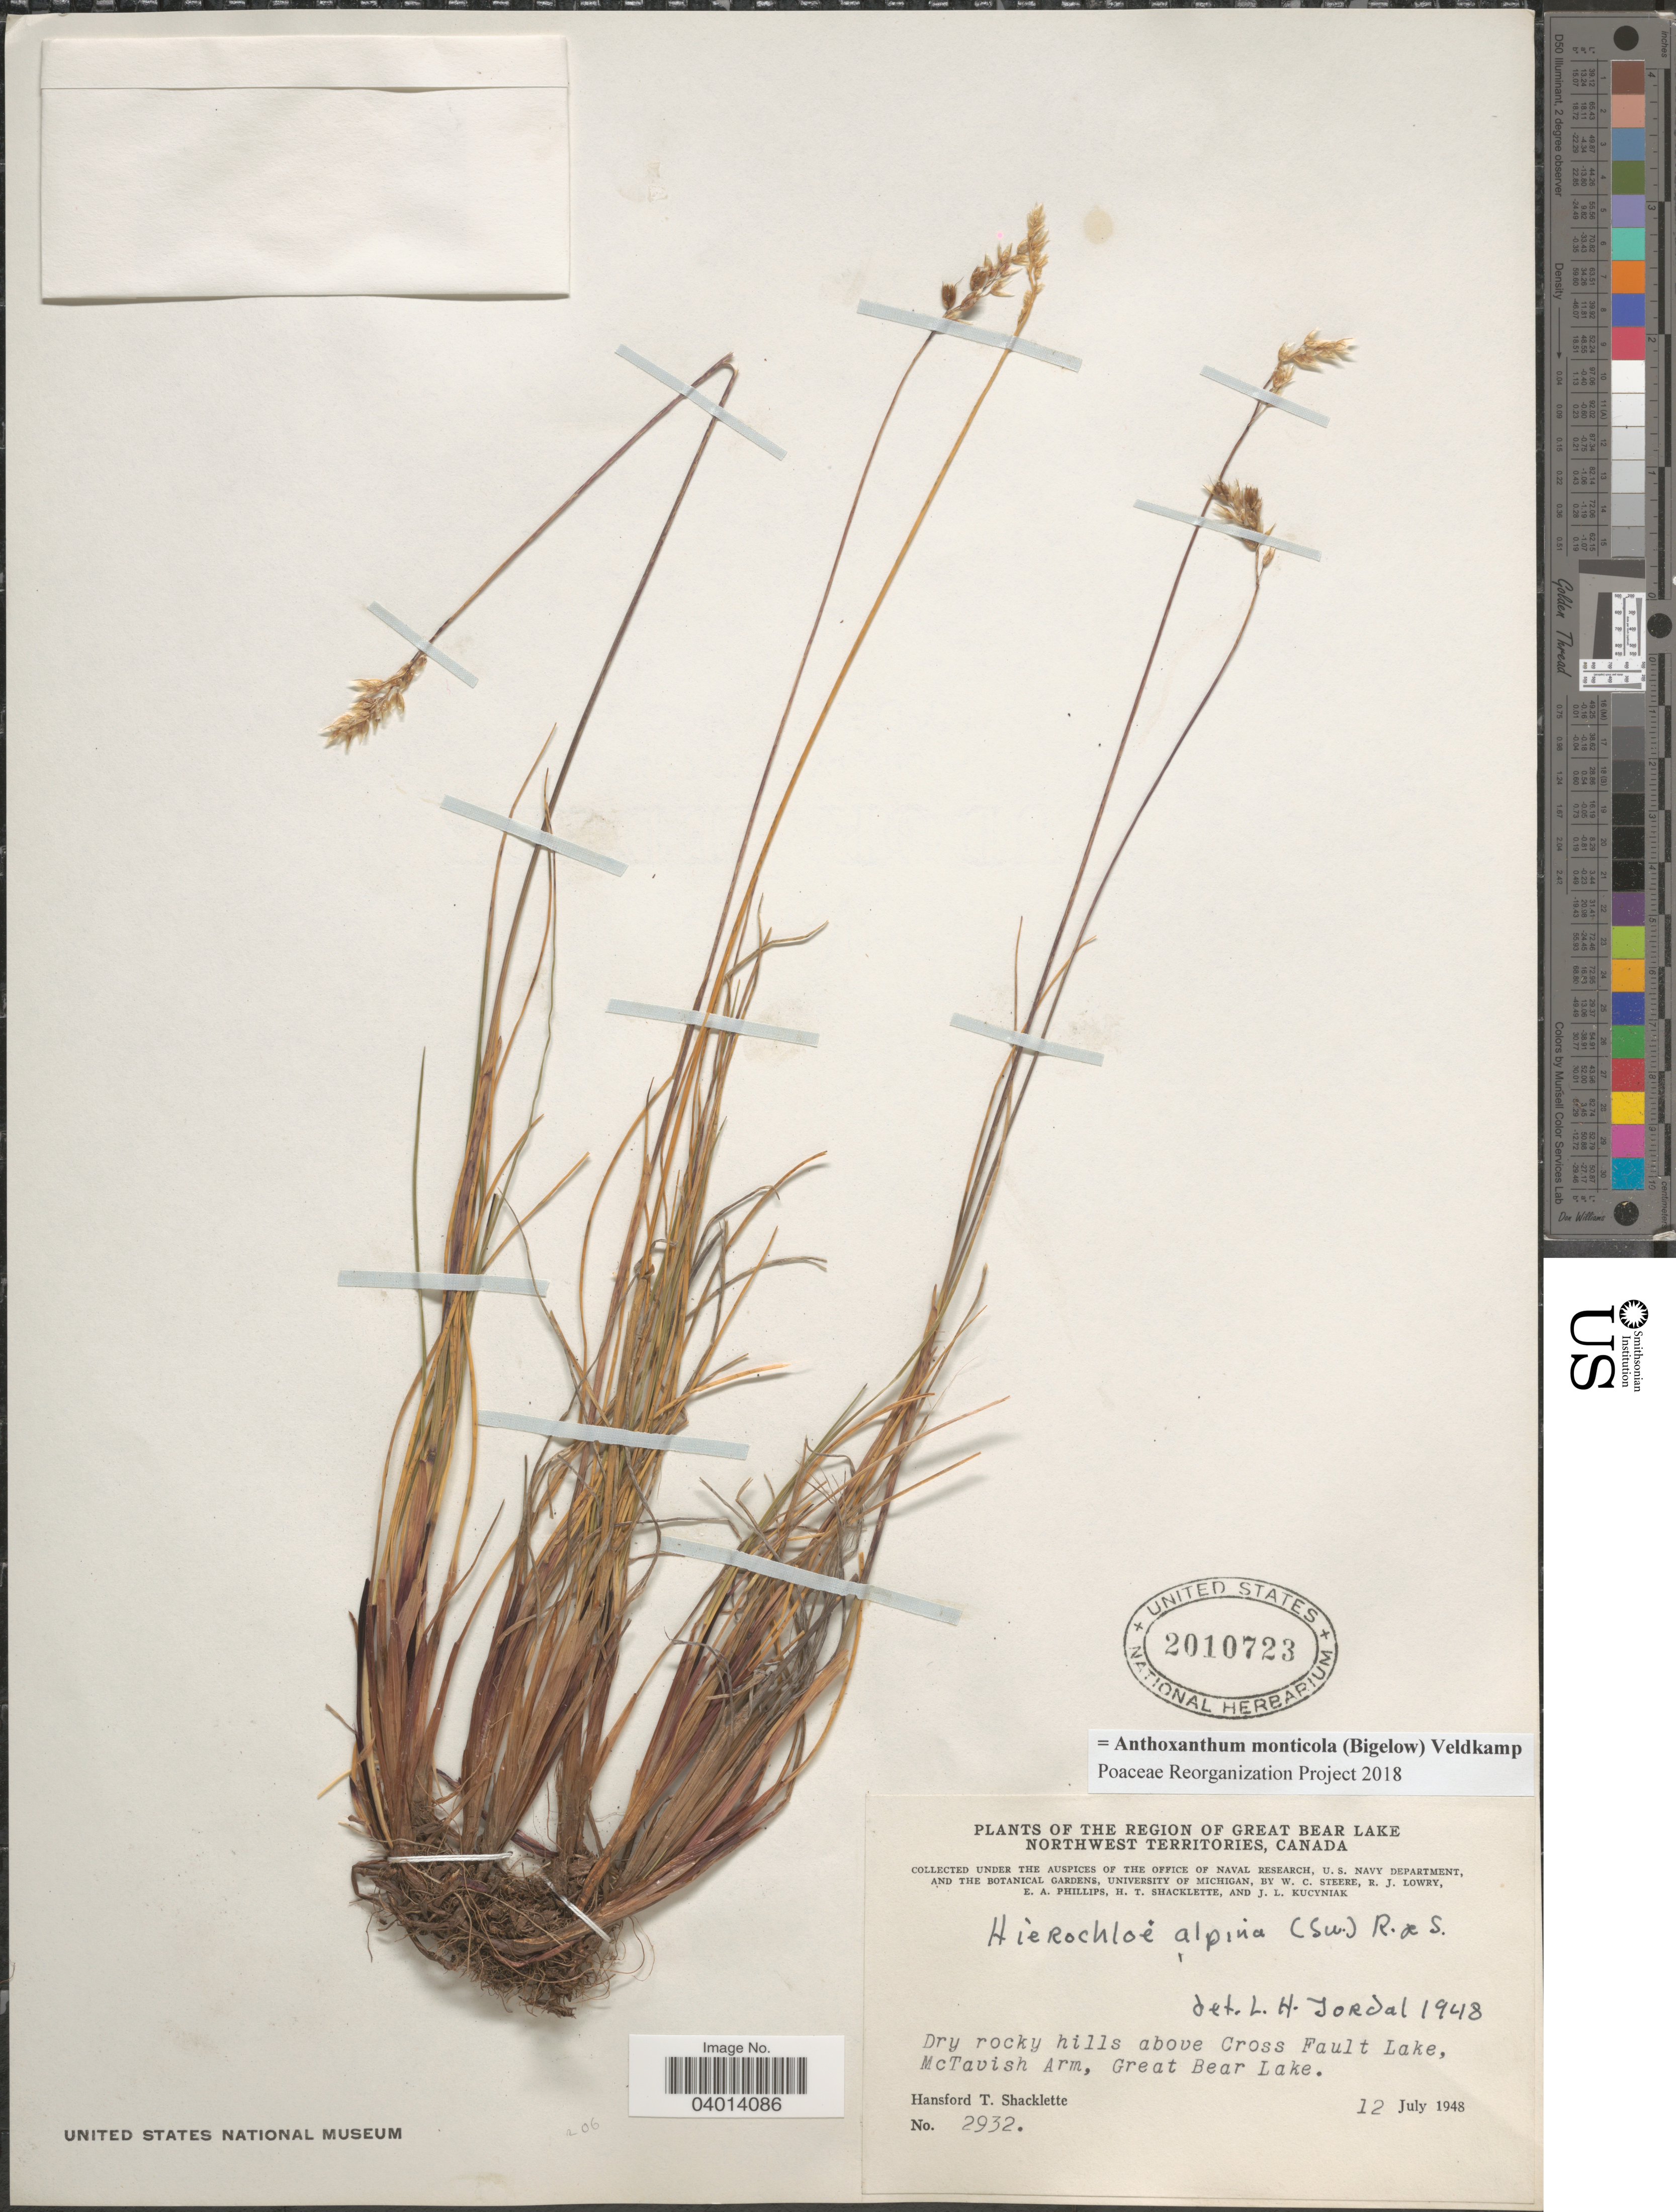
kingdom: Plantae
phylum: Tracheophyta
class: Liliopsida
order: Poales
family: Poaceae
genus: Anthoxanthum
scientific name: Anthoxanthum monticola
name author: (Bigelow) Veldkamp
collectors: H. Shacklette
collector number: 2932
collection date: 1948-07-12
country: Canada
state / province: Northwest Territories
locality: The Region of Great Bear Lake. Dry rocky hills above Cross Fault Lake, McTavish Arm, Great Bear Lake.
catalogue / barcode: US 2010723